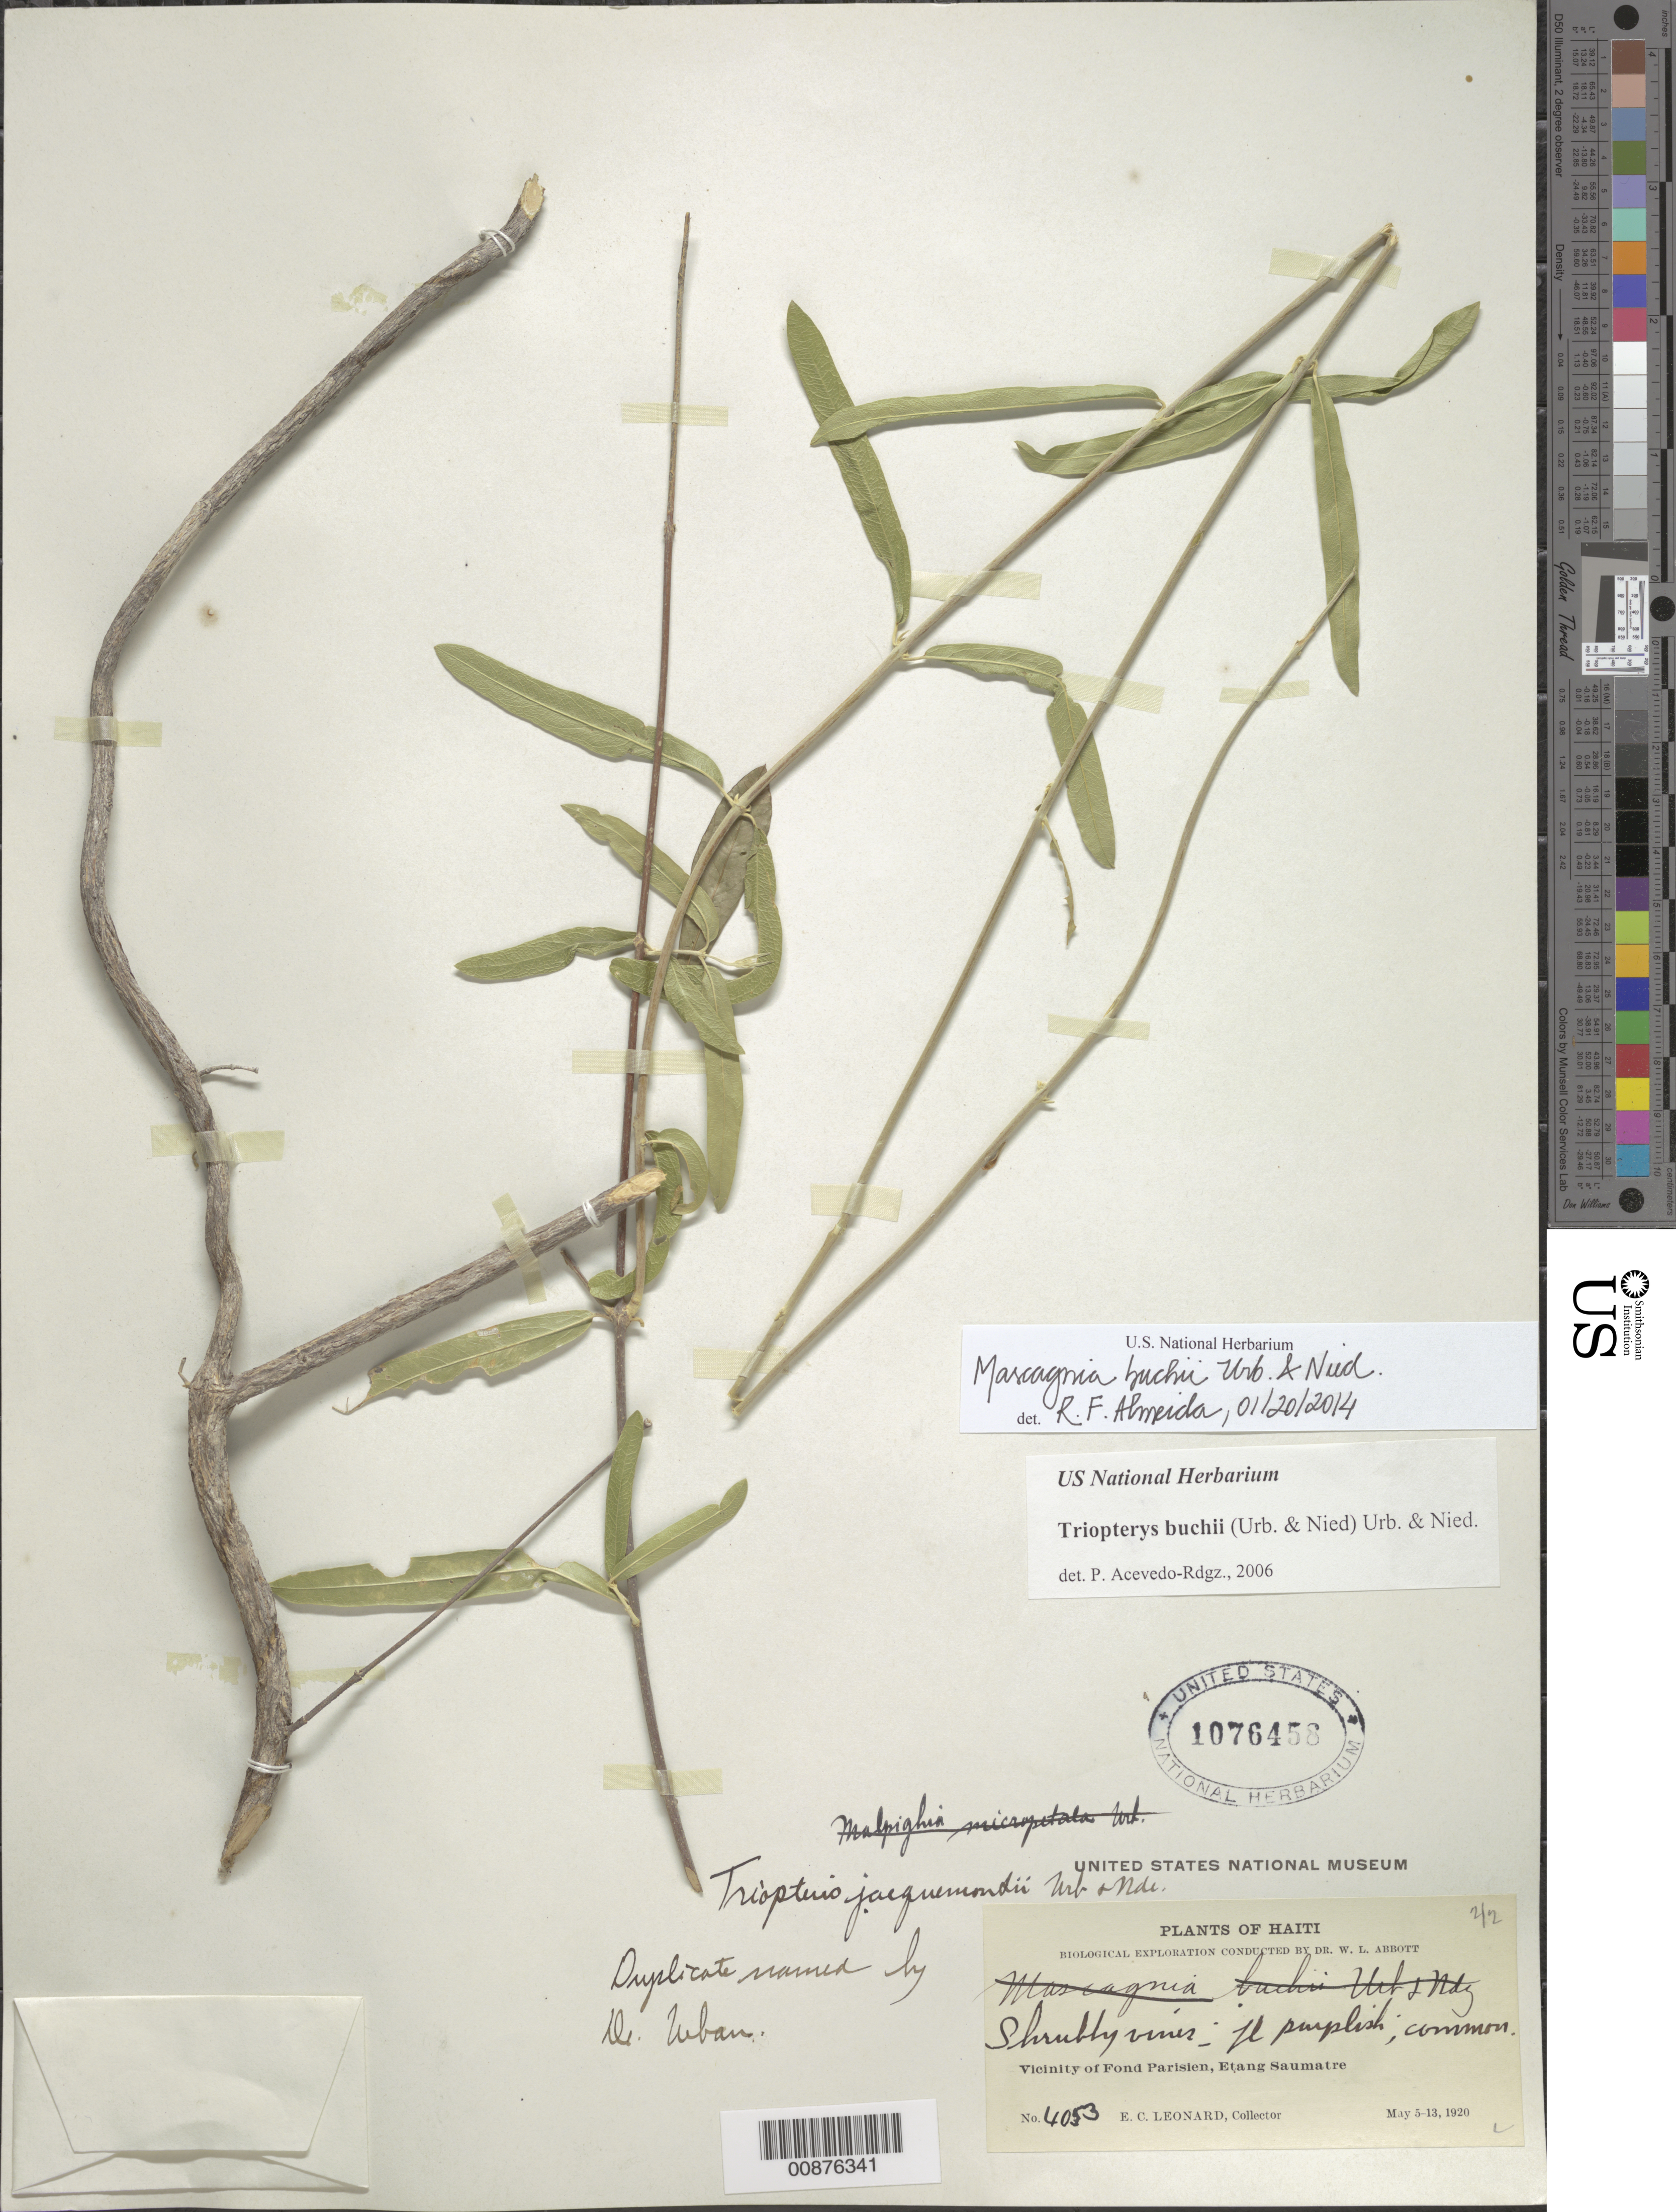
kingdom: Plantae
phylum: Tracheophyta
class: Magnoliopsida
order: Malpighiales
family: Malpighiaceae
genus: Mascagnia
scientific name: Mascagnia buchii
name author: Urb. & Nied.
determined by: De Almeida, R. F., (HUEFS), Universidade Estadual de Feira de Santana (BRAZIL)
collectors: E. C. Leonard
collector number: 4053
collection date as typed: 05 May 1920 to 13 May 1920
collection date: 1920-05-05/1920-05-13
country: Haiti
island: Hispaniola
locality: Vicinity of Fond Parisien, Etang Saumatre.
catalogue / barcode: US 1076458